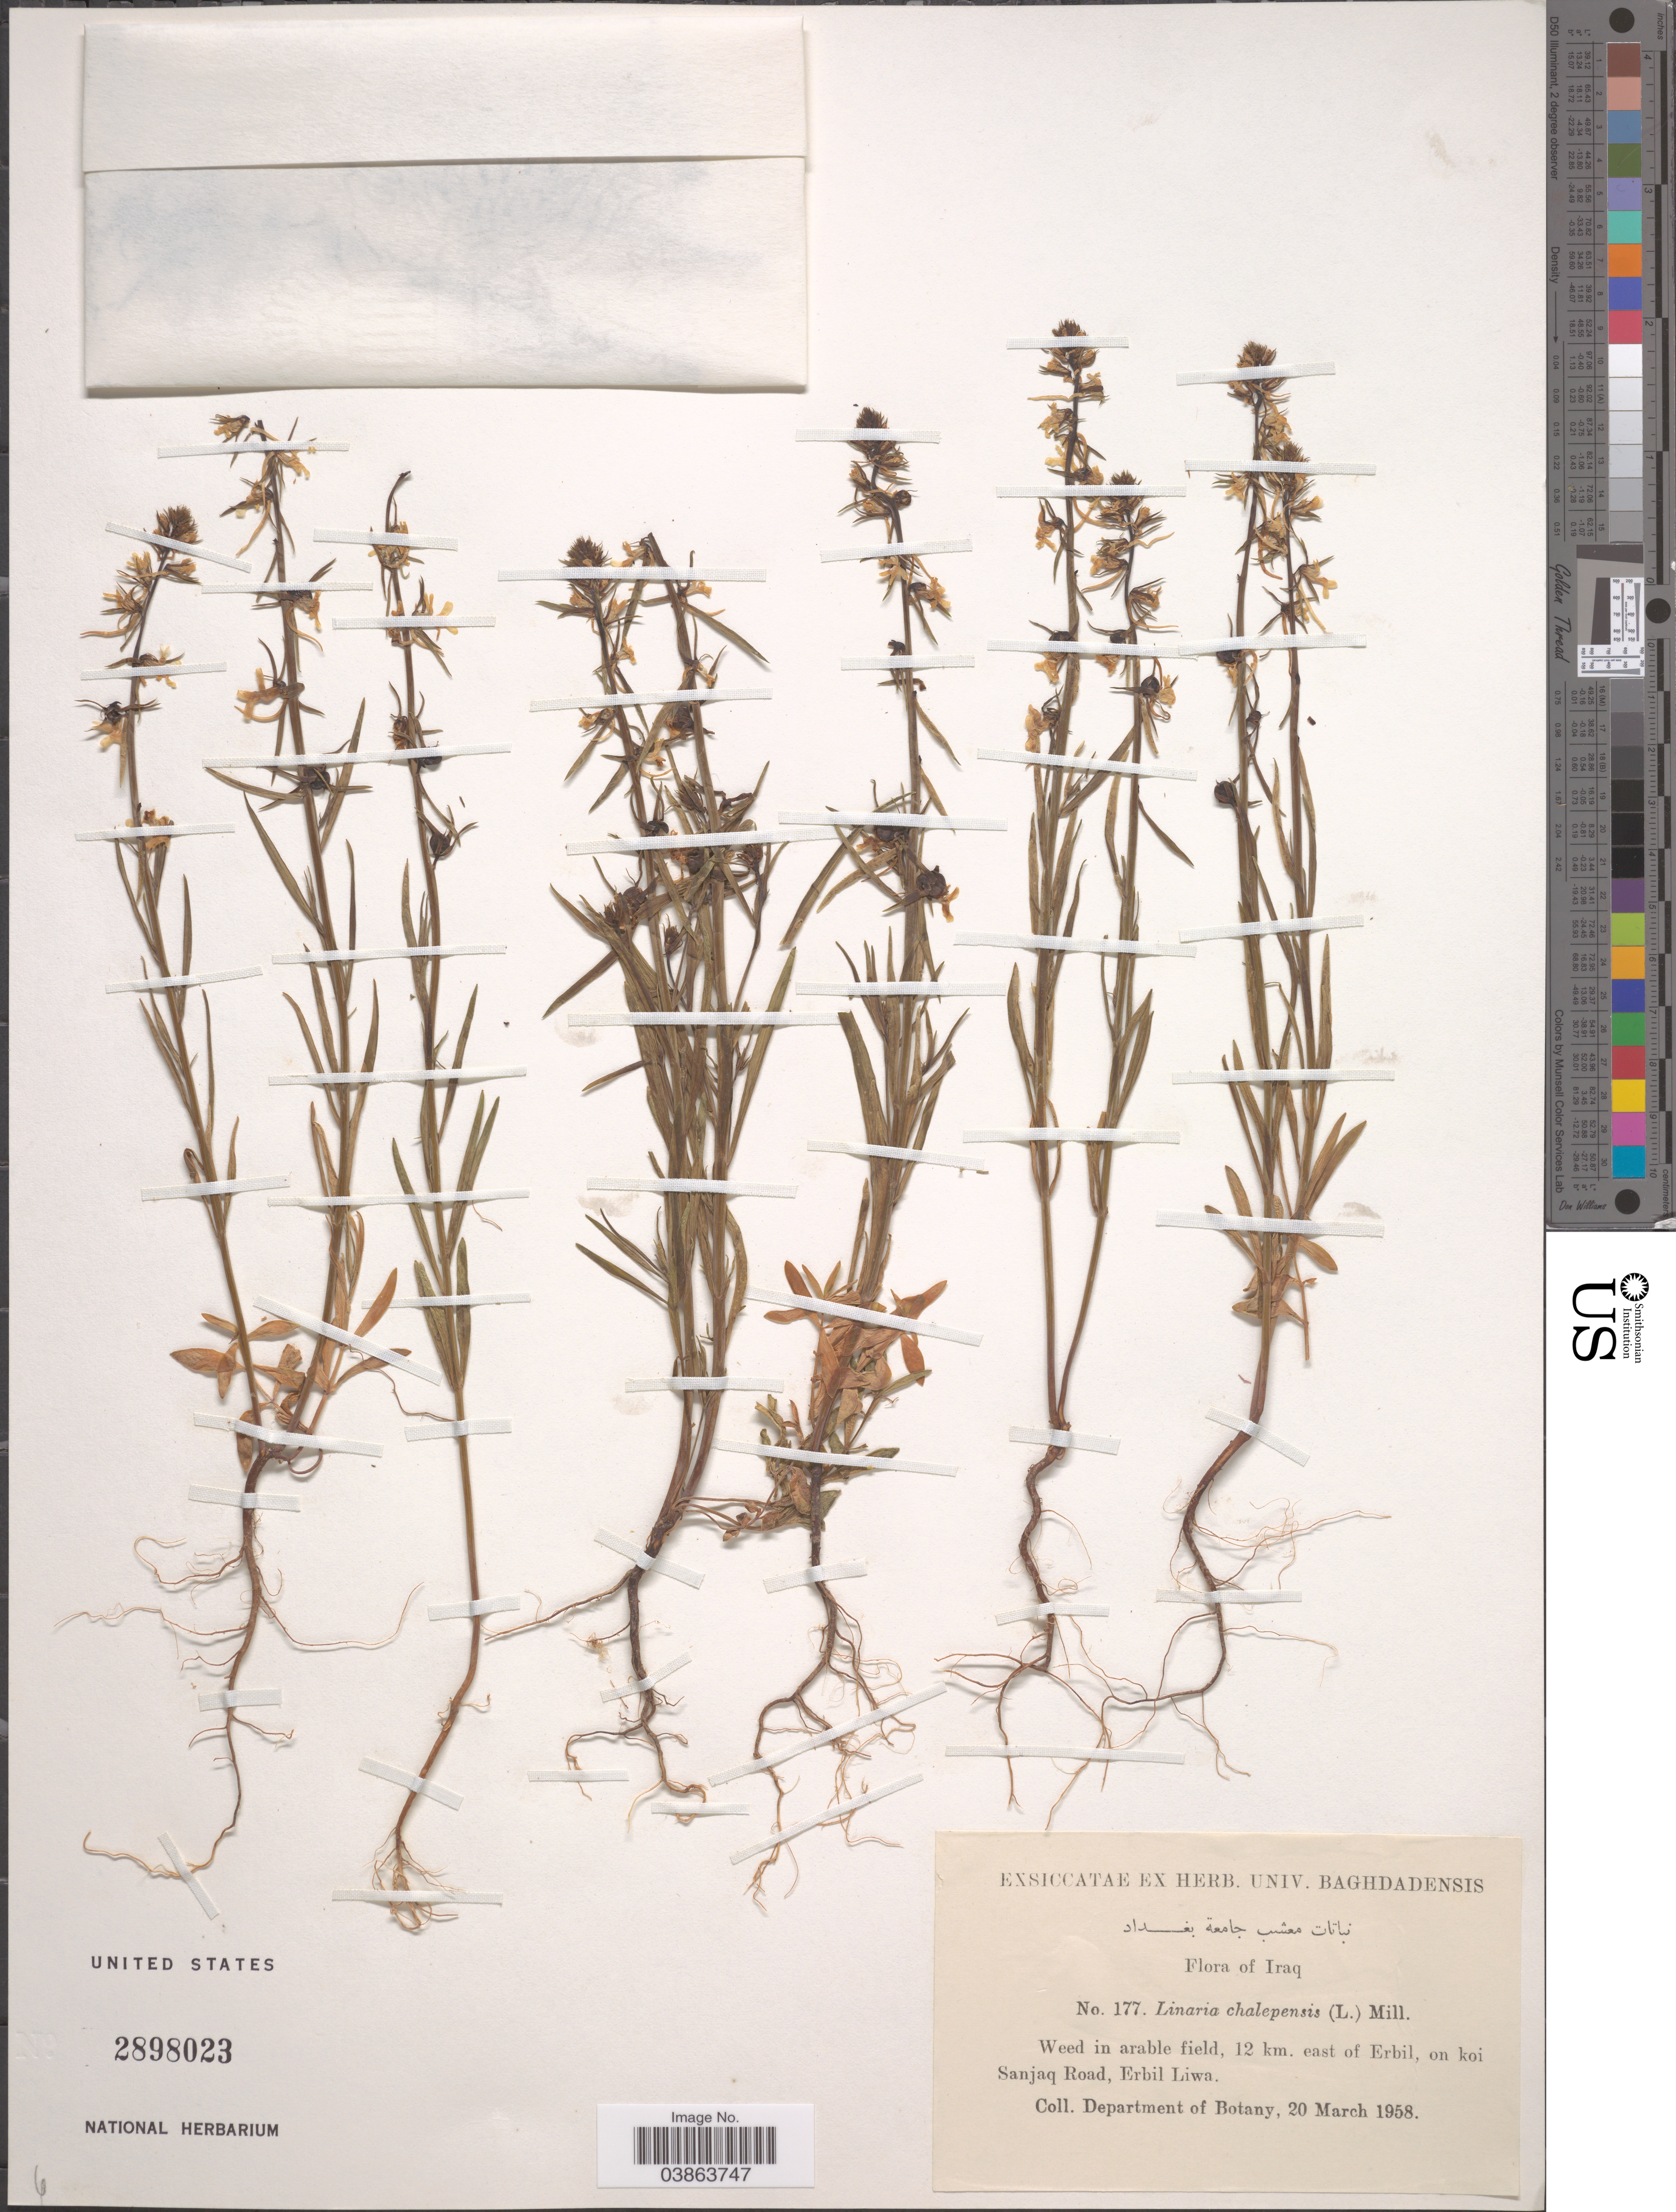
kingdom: Plantae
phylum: Tracheophyta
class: Magnoliopsida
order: Lamiales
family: Plantaginaceae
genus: Linaria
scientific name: Linaria chalepensis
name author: (L.) Mill.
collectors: Department of Botany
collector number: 177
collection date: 1958-03-20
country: Iraq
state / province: Arbīl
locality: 12 km. east of Erbil, on koi Sanjaq Road, Erbil Liwa.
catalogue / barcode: US 2898023